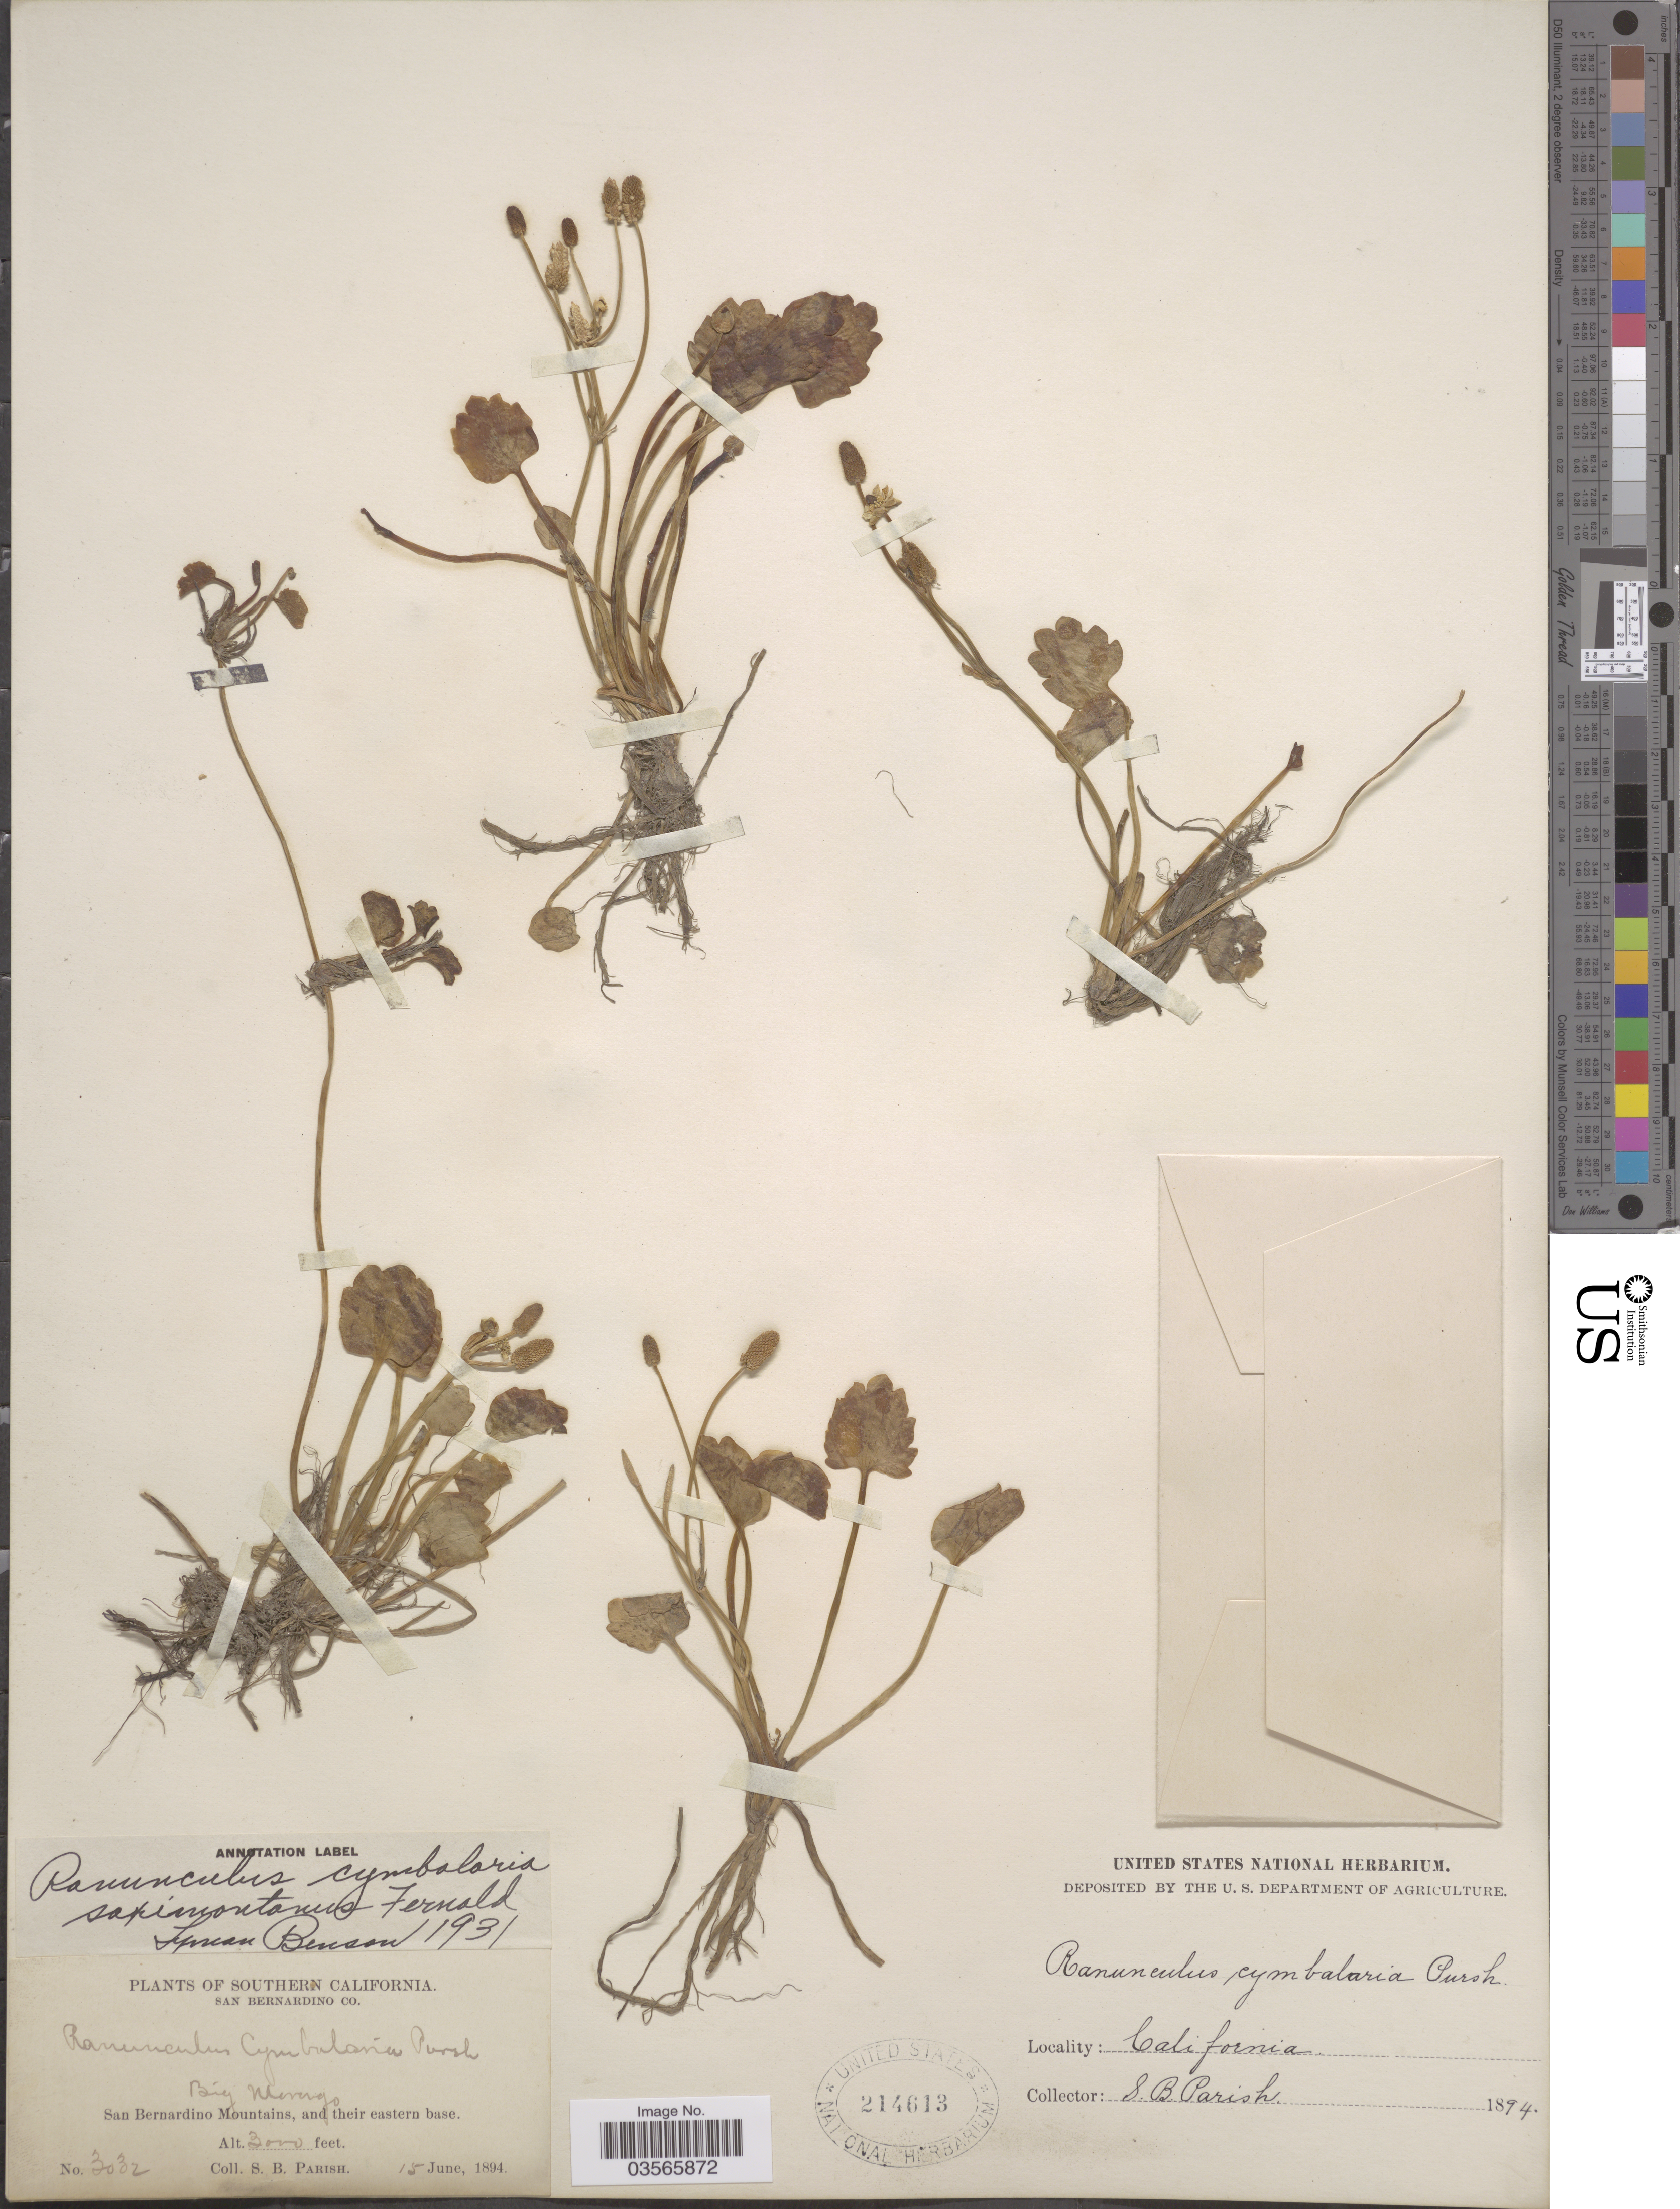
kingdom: Plantae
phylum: Tracheophyta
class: Magnoliopsida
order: Ranunculales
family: Ranunculaceae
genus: Halerpestes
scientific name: Halerpestes cymbalaria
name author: (Pursh) Greene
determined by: Strong, M. T., (US), Smithsonian Institution - National Museum of Natural History (UNITED STATES)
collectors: S. B. Parish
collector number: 3032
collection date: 1894-06-15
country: United States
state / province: California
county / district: San Bernardino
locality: Southern California. San Bernardino Co. Big Morongo. San Bernardino Mountains, and their eastern base.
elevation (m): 914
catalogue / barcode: US 214613